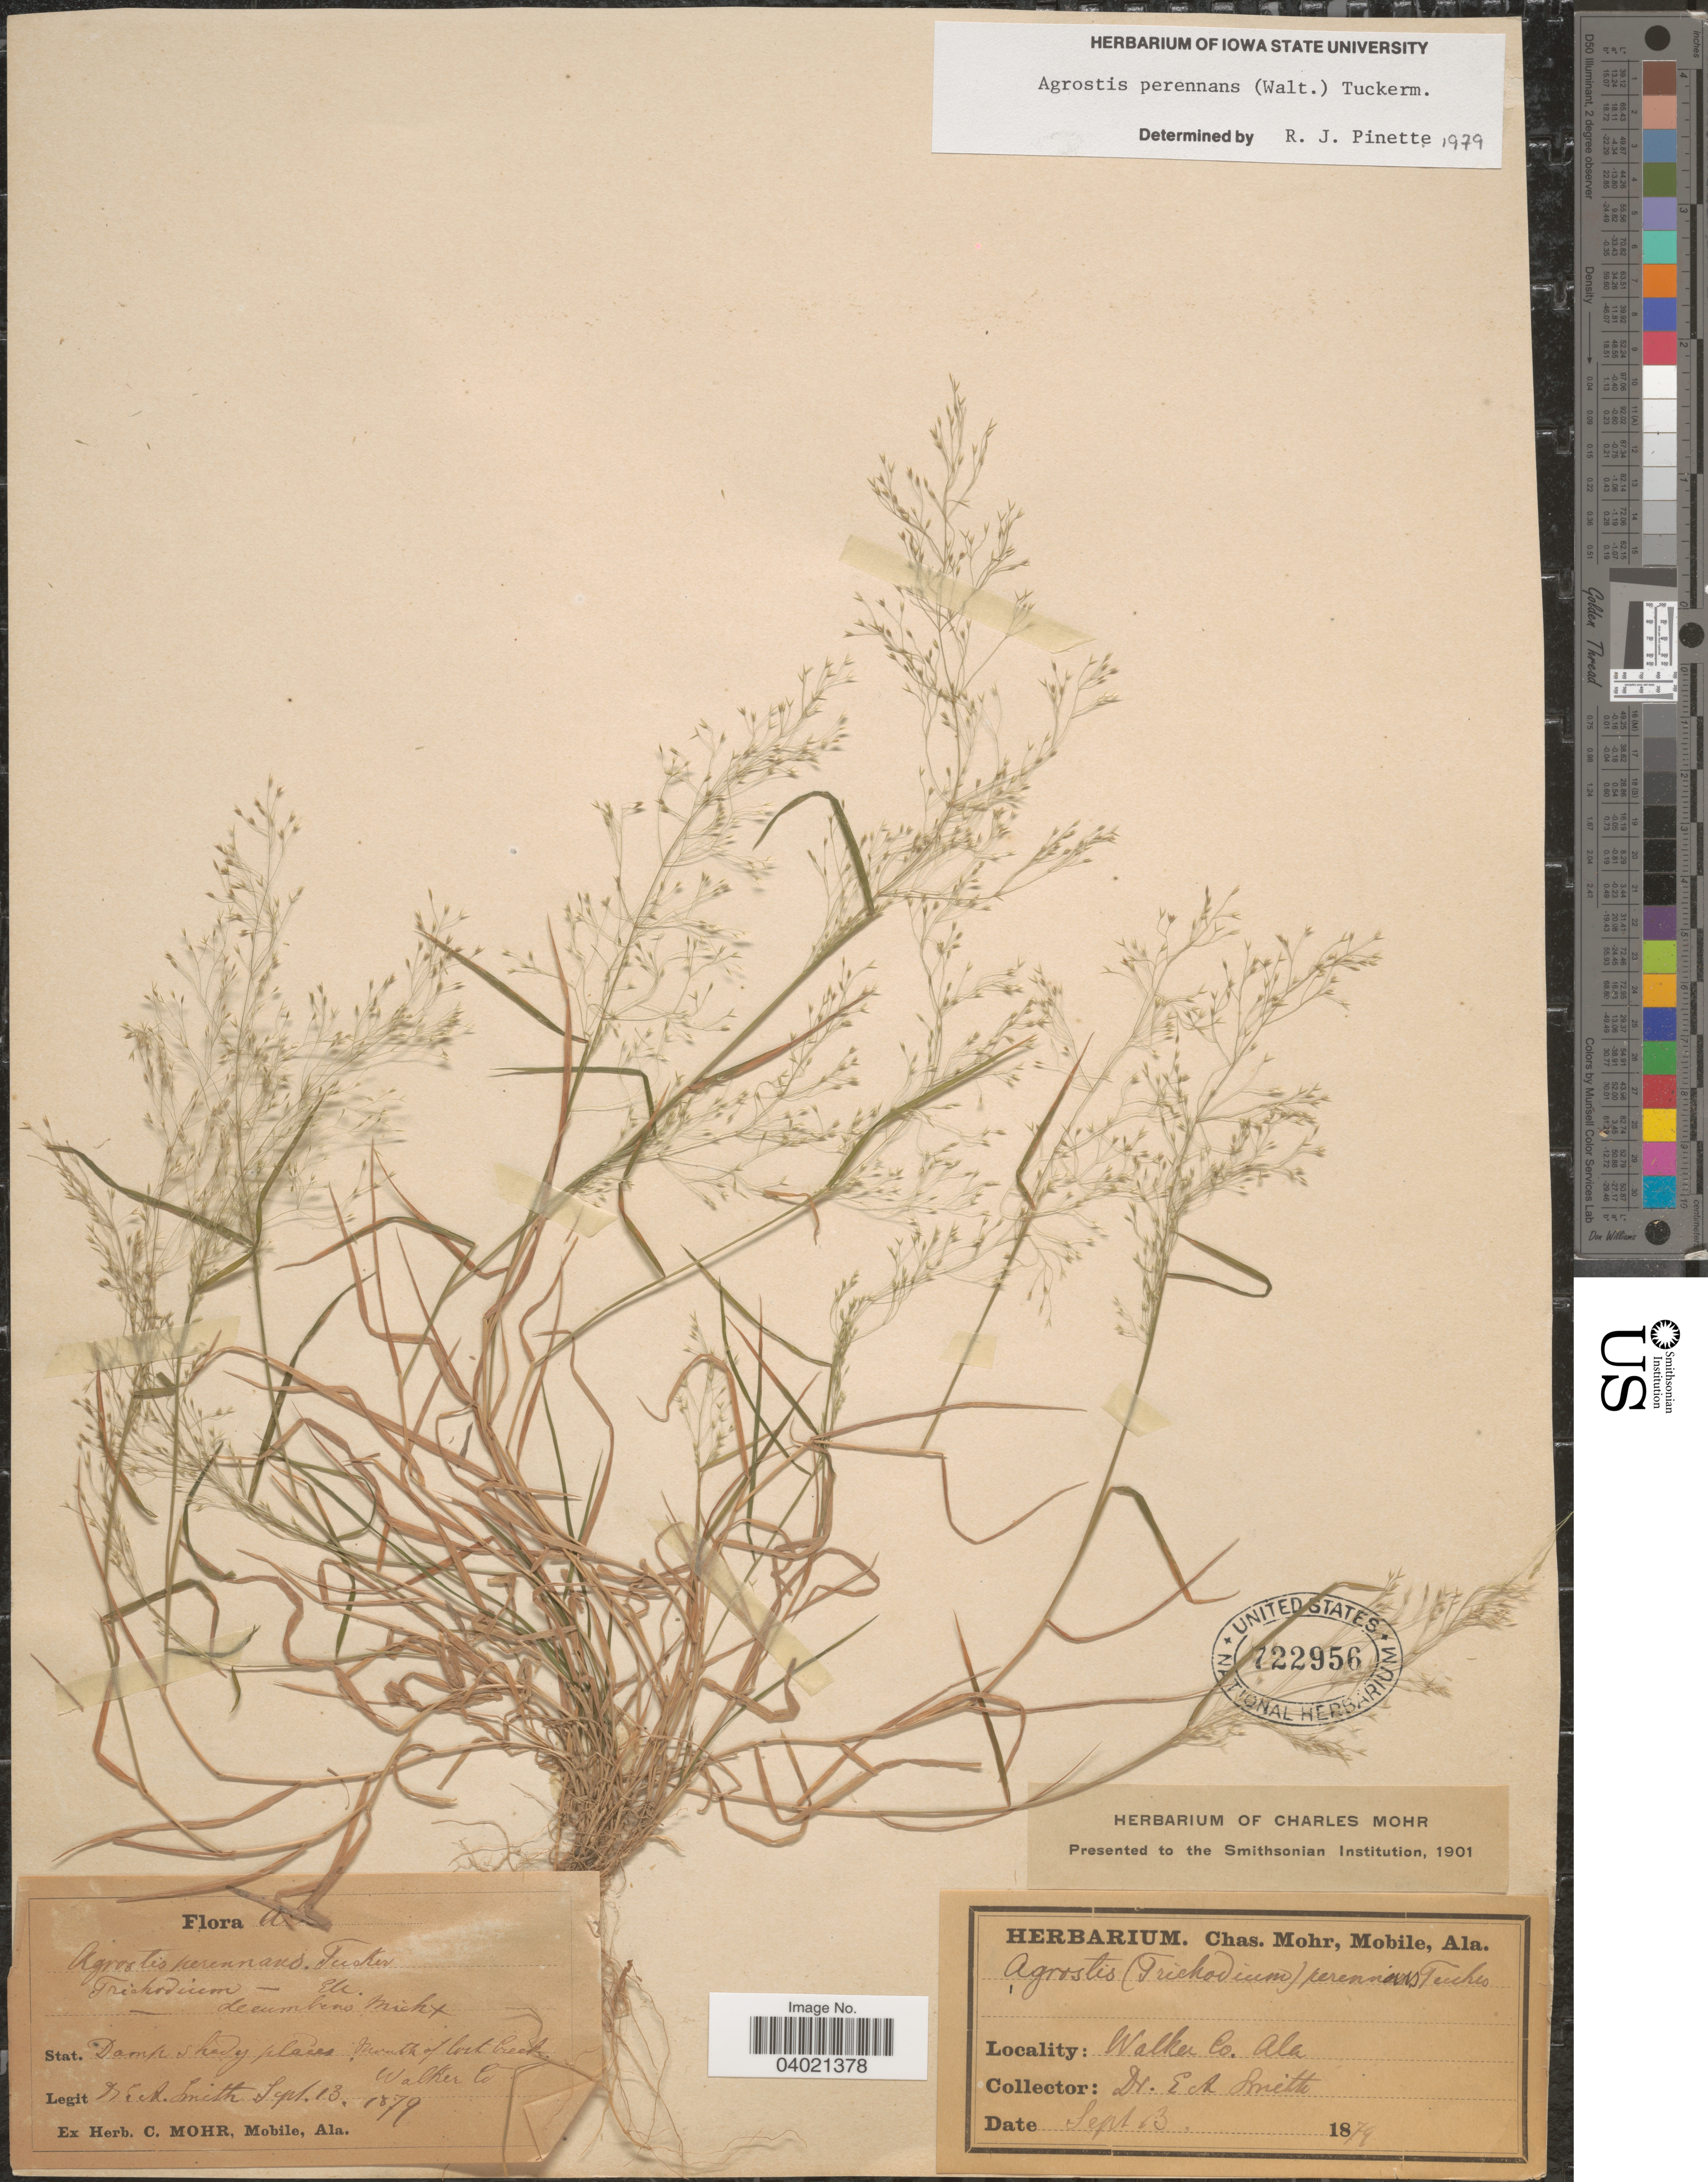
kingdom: Plantae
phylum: Tracheophyta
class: Liliopsida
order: Poales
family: Poaceae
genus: Agrostis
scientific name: Agrostis perennans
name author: (Walter) Tuck.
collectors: E. A. Smith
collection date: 1879-09-13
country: United States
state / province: Alabama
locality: Stat. Mouth of lost Creek. Walker Co.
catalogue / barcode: US 722956